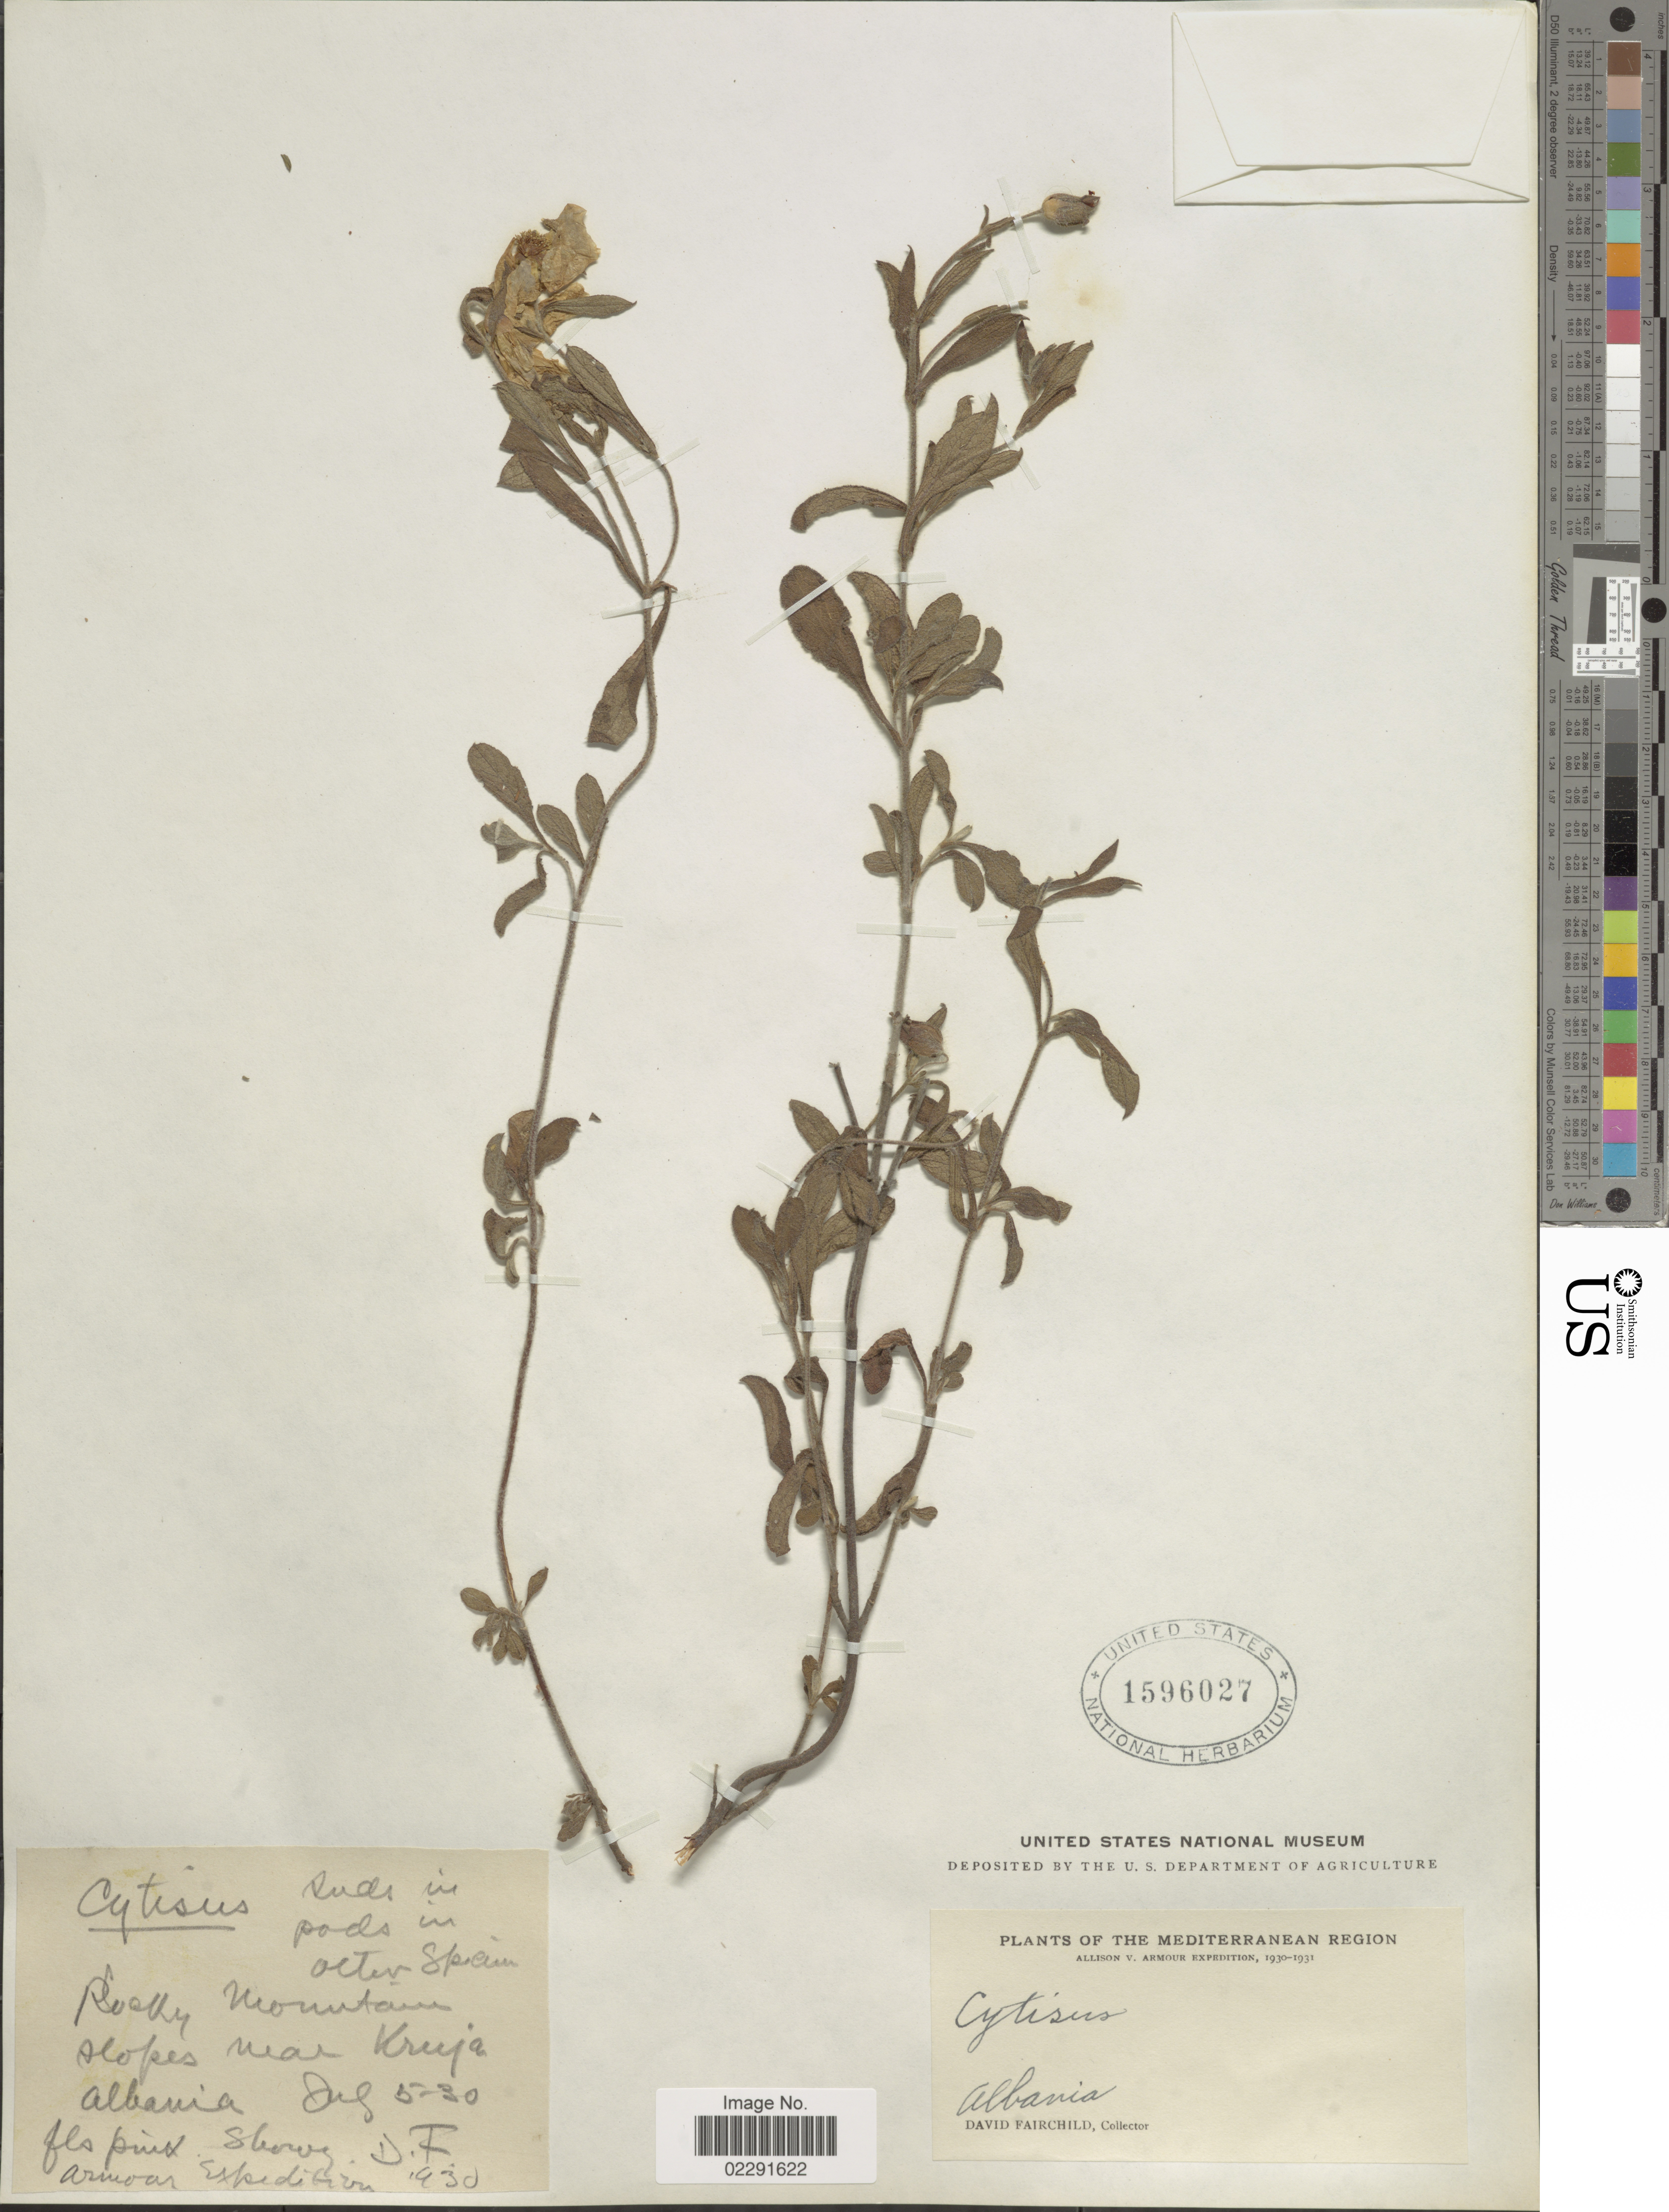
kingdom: Plantae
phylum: Tracheophyta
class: Magnoliopsida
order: Fabales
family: Fabaceae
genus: Cytisus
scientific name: Cytisus sp.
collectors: D. Fairchild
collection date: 1930-07-05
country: Albania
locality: Rocky mountain slopes near Kruja. [interpreted]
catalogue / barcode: US 1596027